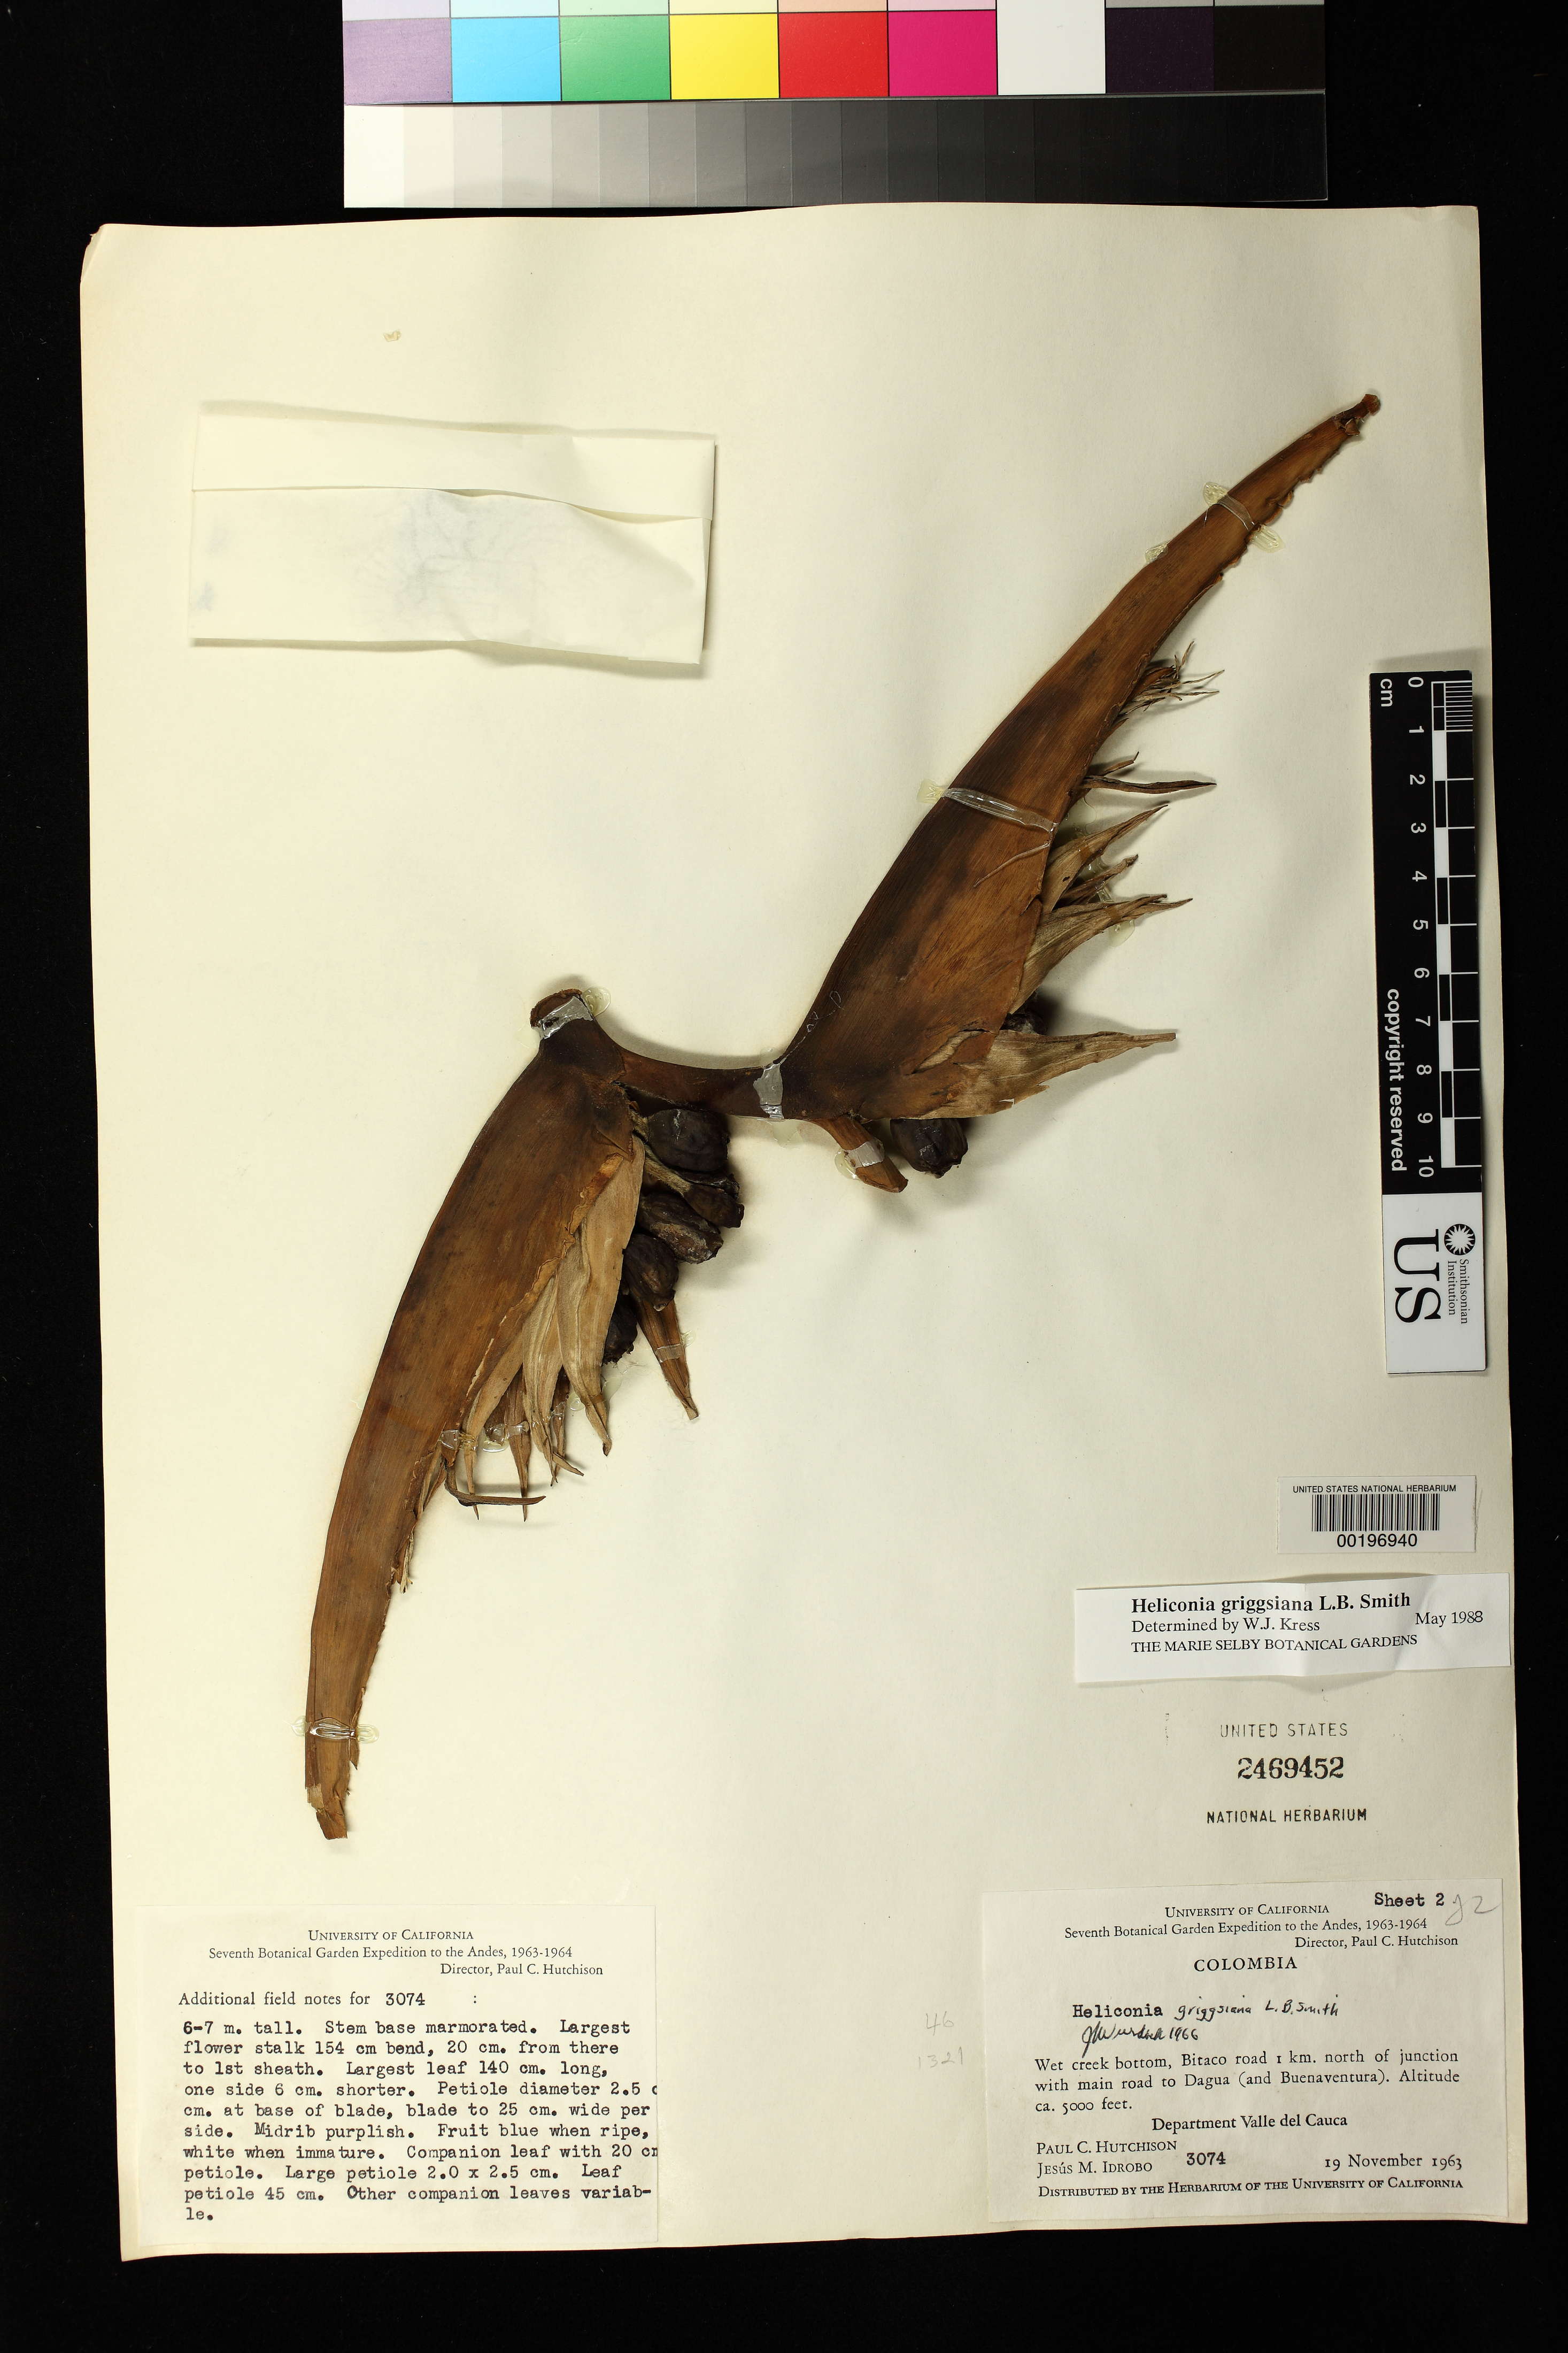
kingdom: Plantae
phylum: Tracheophyta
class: Liliopsida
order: Zingiberales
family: Heliconiaceae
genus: Heliconia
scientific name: Heliconia griggsiana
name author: L.B. Sm.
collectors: P. C. Hutchison & J. M. Idrobo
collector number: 3074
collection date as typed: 19 Nov 1963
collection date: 1963-11-19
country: Colombia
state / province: Valle del Cauca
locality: Wet creek bottom, Bitaco road 1 km N of junction with main road to Dagua (and Buena Ventura)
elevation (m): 1524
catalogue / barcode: US 2469452